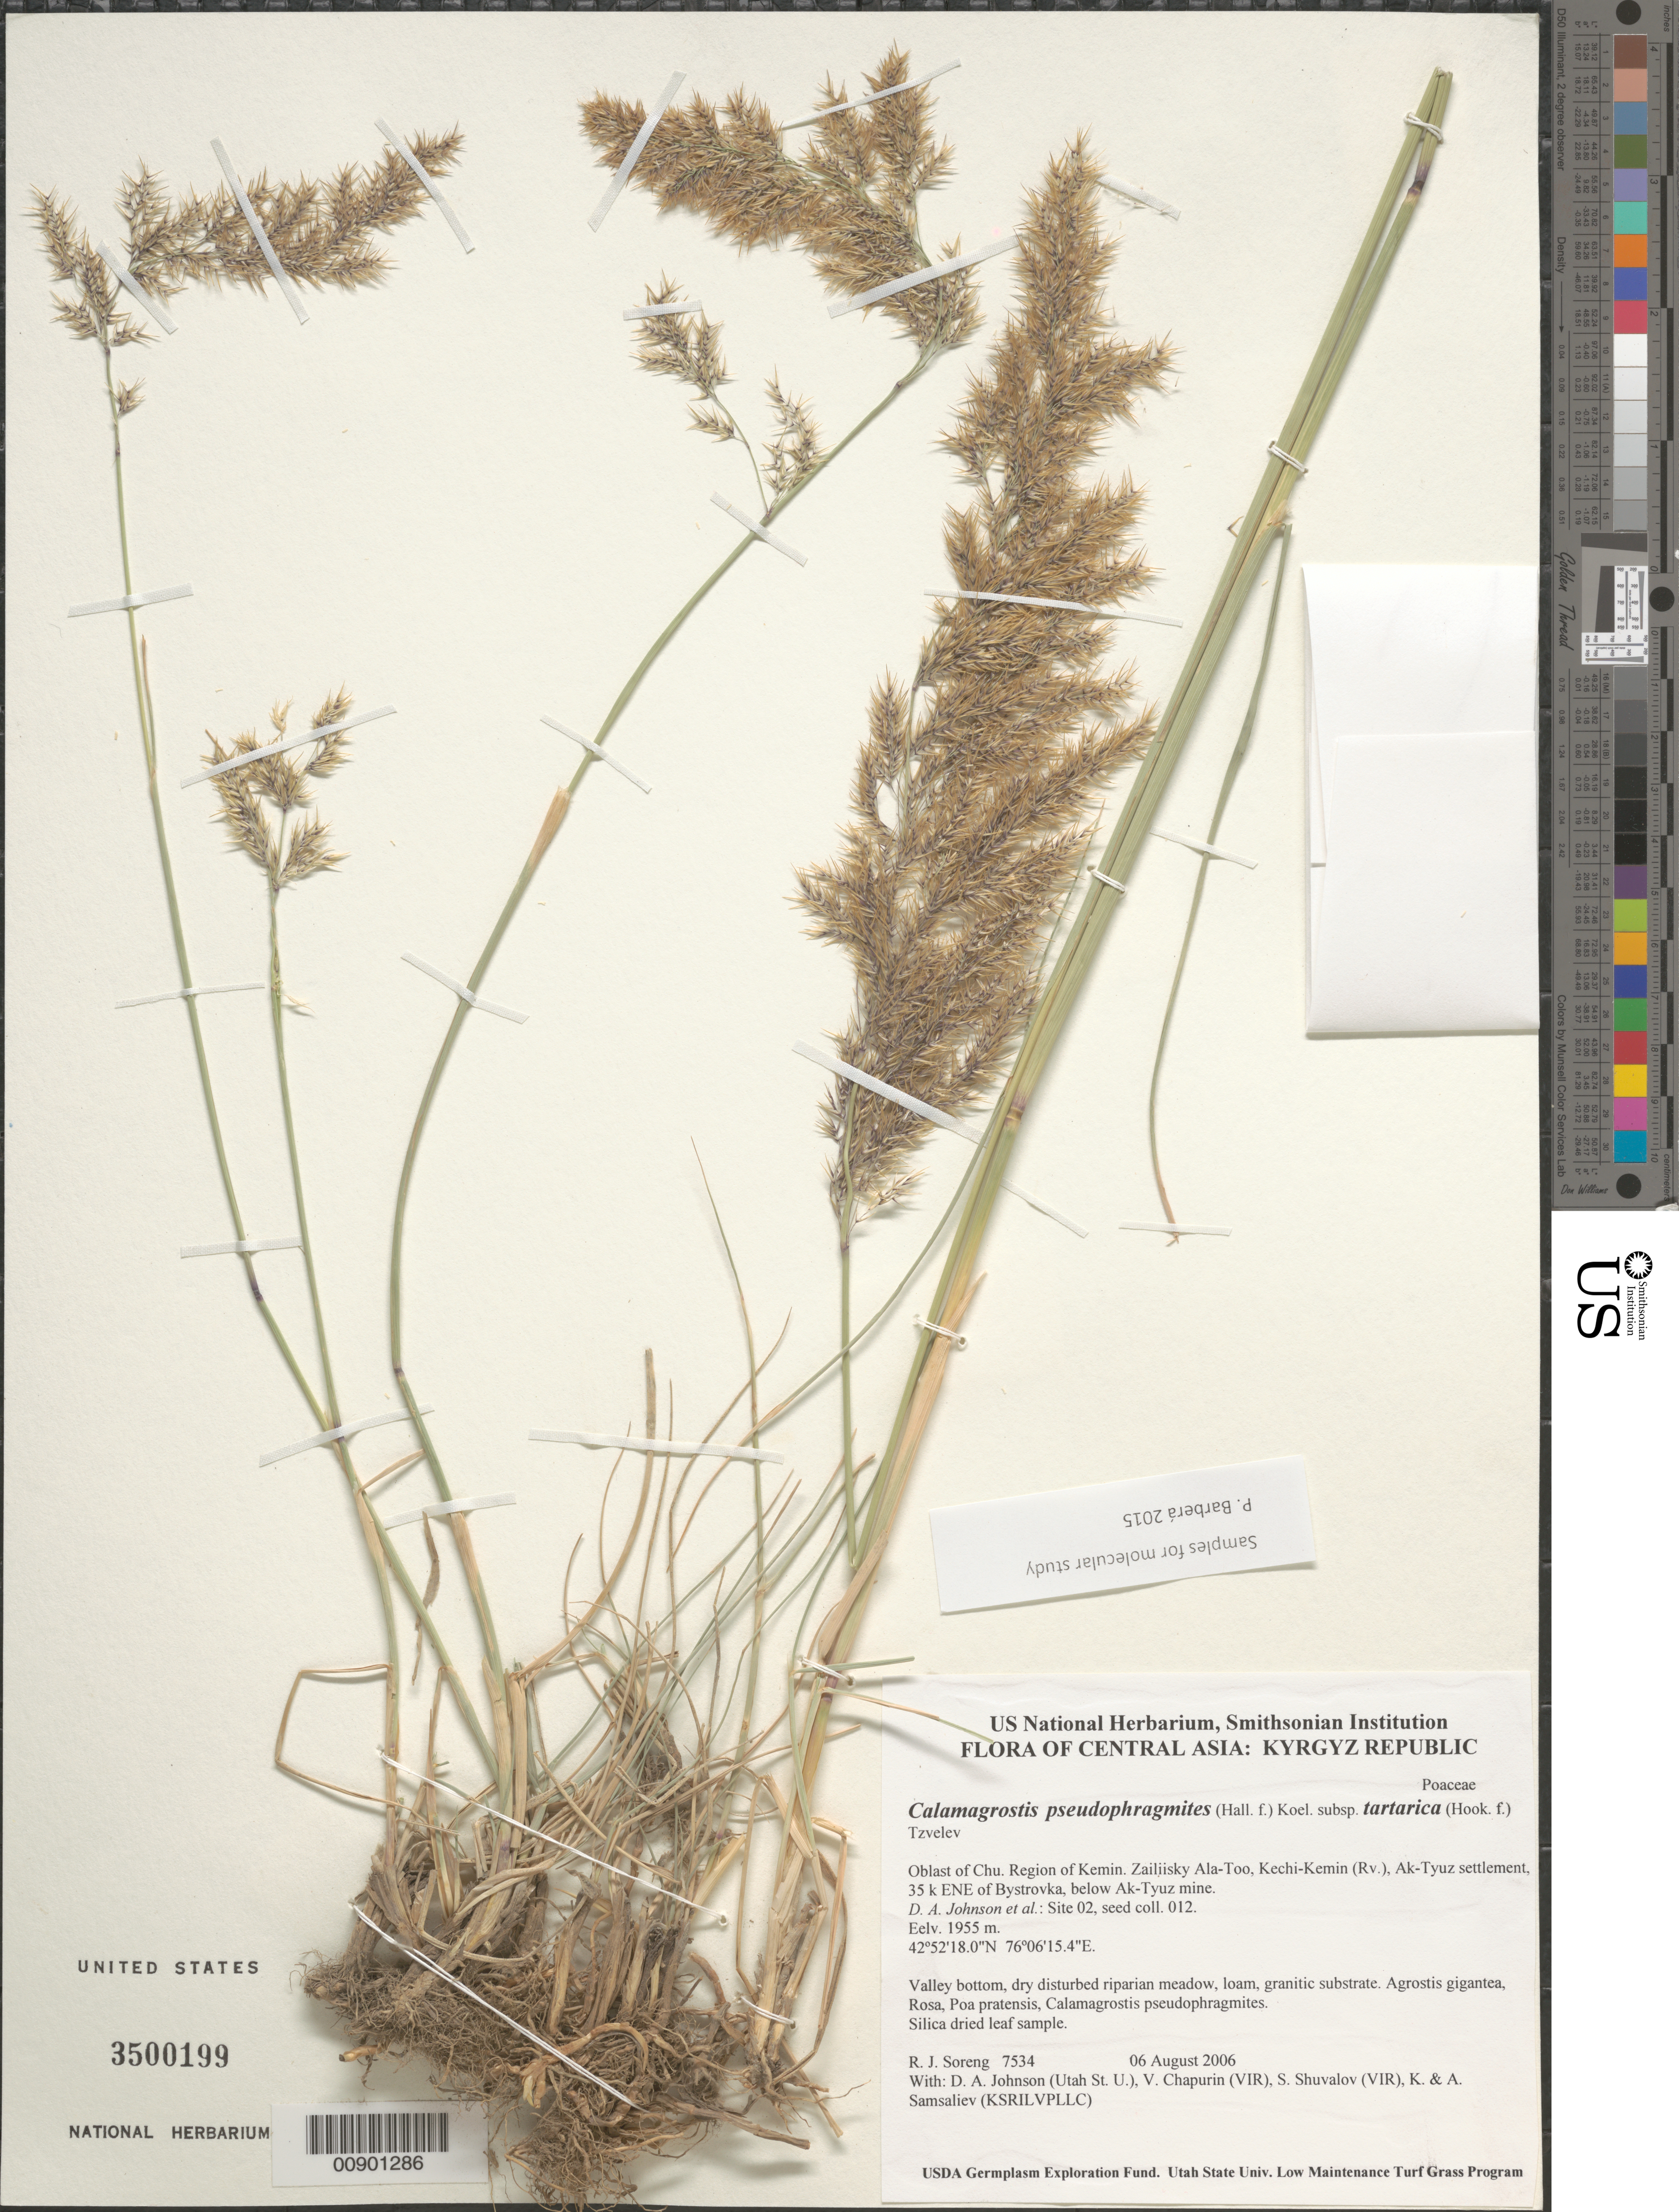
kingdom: Plantae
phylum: Tracheophyta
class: Liliopsida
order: Poales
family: Poaceae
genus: Calamagrostis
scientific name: Calamagrostis pseudophragmites subsp. tartarica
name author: (Hook. f.) Tzvelev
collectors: R. J. Soreng, D. Johnson, S. Shuvalov, V. Chapurin, K. Samsaliev & A. Samsaliev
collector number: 7534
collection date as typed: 06 Aug 2006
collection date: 2006-08-06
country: Kyrgyzstan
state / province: Chu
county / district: Kemin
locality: Zailiisky Ala-Too, Kechi-Kemin (Rv.), Ak-Tyuz settlement, 35 km ENE of Bystrovka, below Ak-Tyuz mine.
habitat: Valley bottom, dry disturbed riparian meadow, loam, granitic substrate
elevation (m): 1955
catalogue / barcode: US 3500199